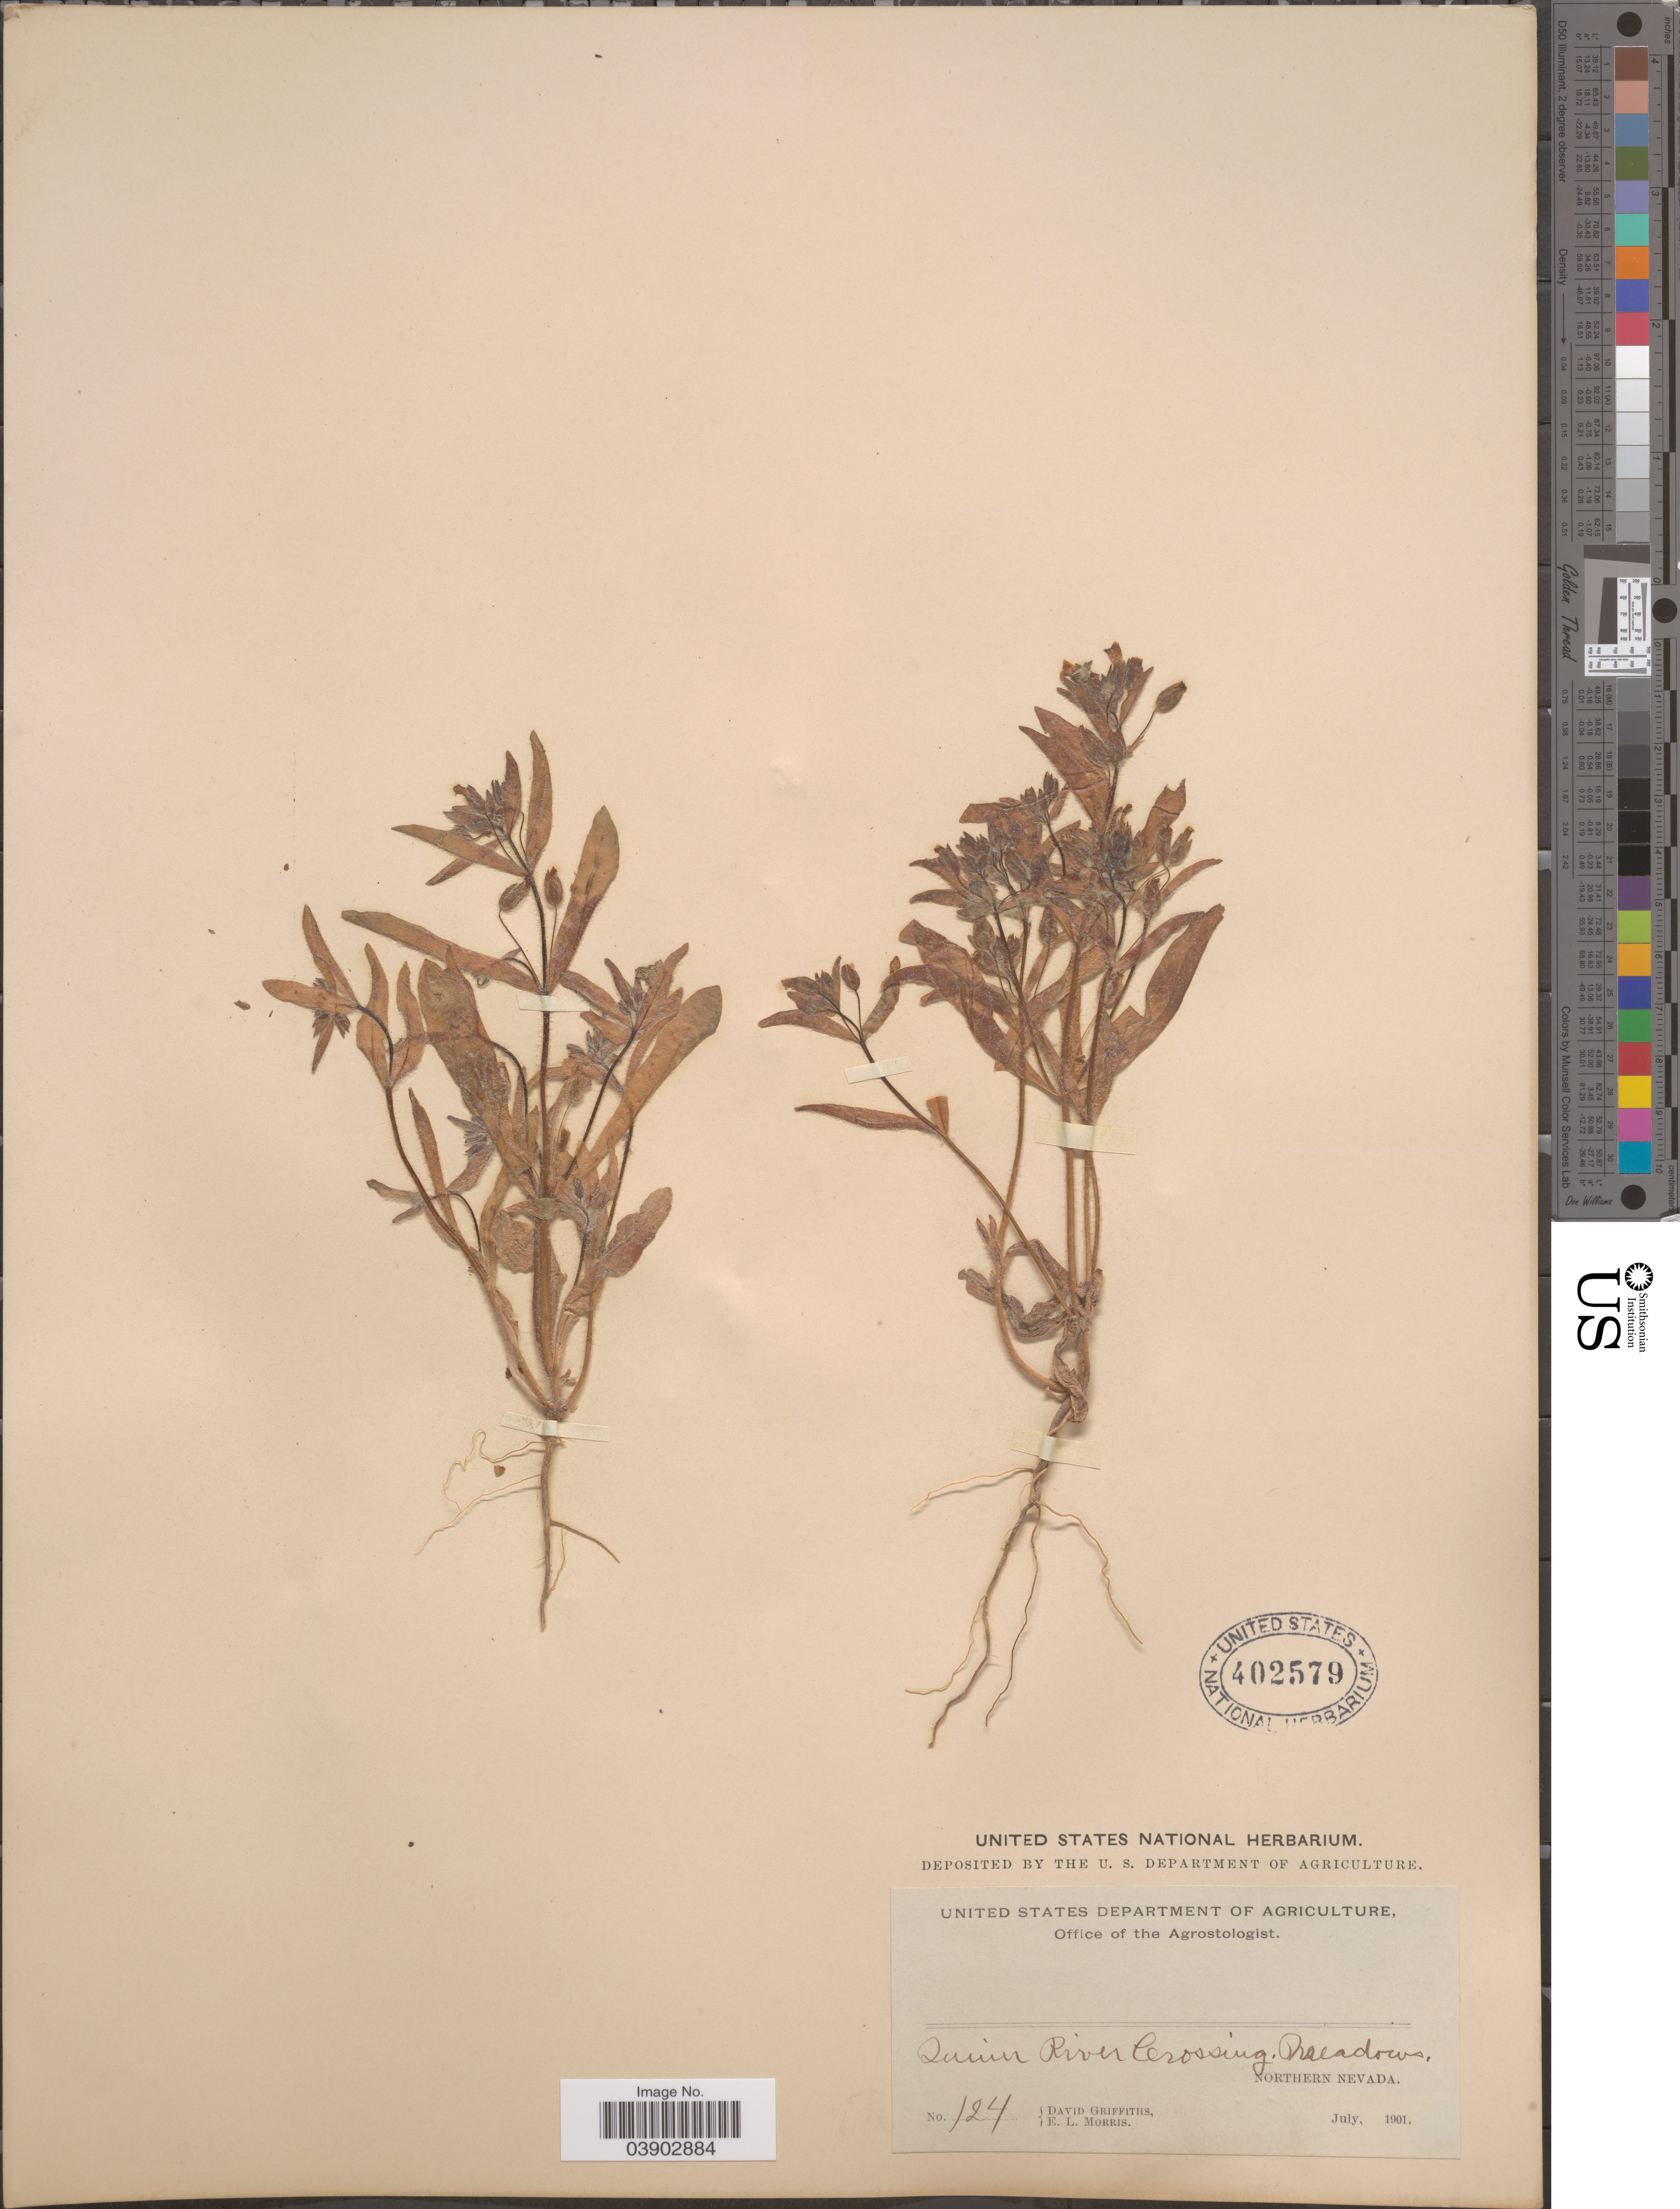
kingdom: Plantae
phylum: Tracheophyta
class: Magnoliopsida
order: Lamiales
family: Phrymaceae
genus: Mimetanthe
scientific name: Mimetanthe pilosa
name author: (Benth.) Greene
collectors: D. Griffiths & E. Morris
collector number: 124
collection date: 1901-07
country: United States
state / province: Nevada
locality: Quinn River Crossing. Northern Nevada.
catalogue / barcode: US 402579